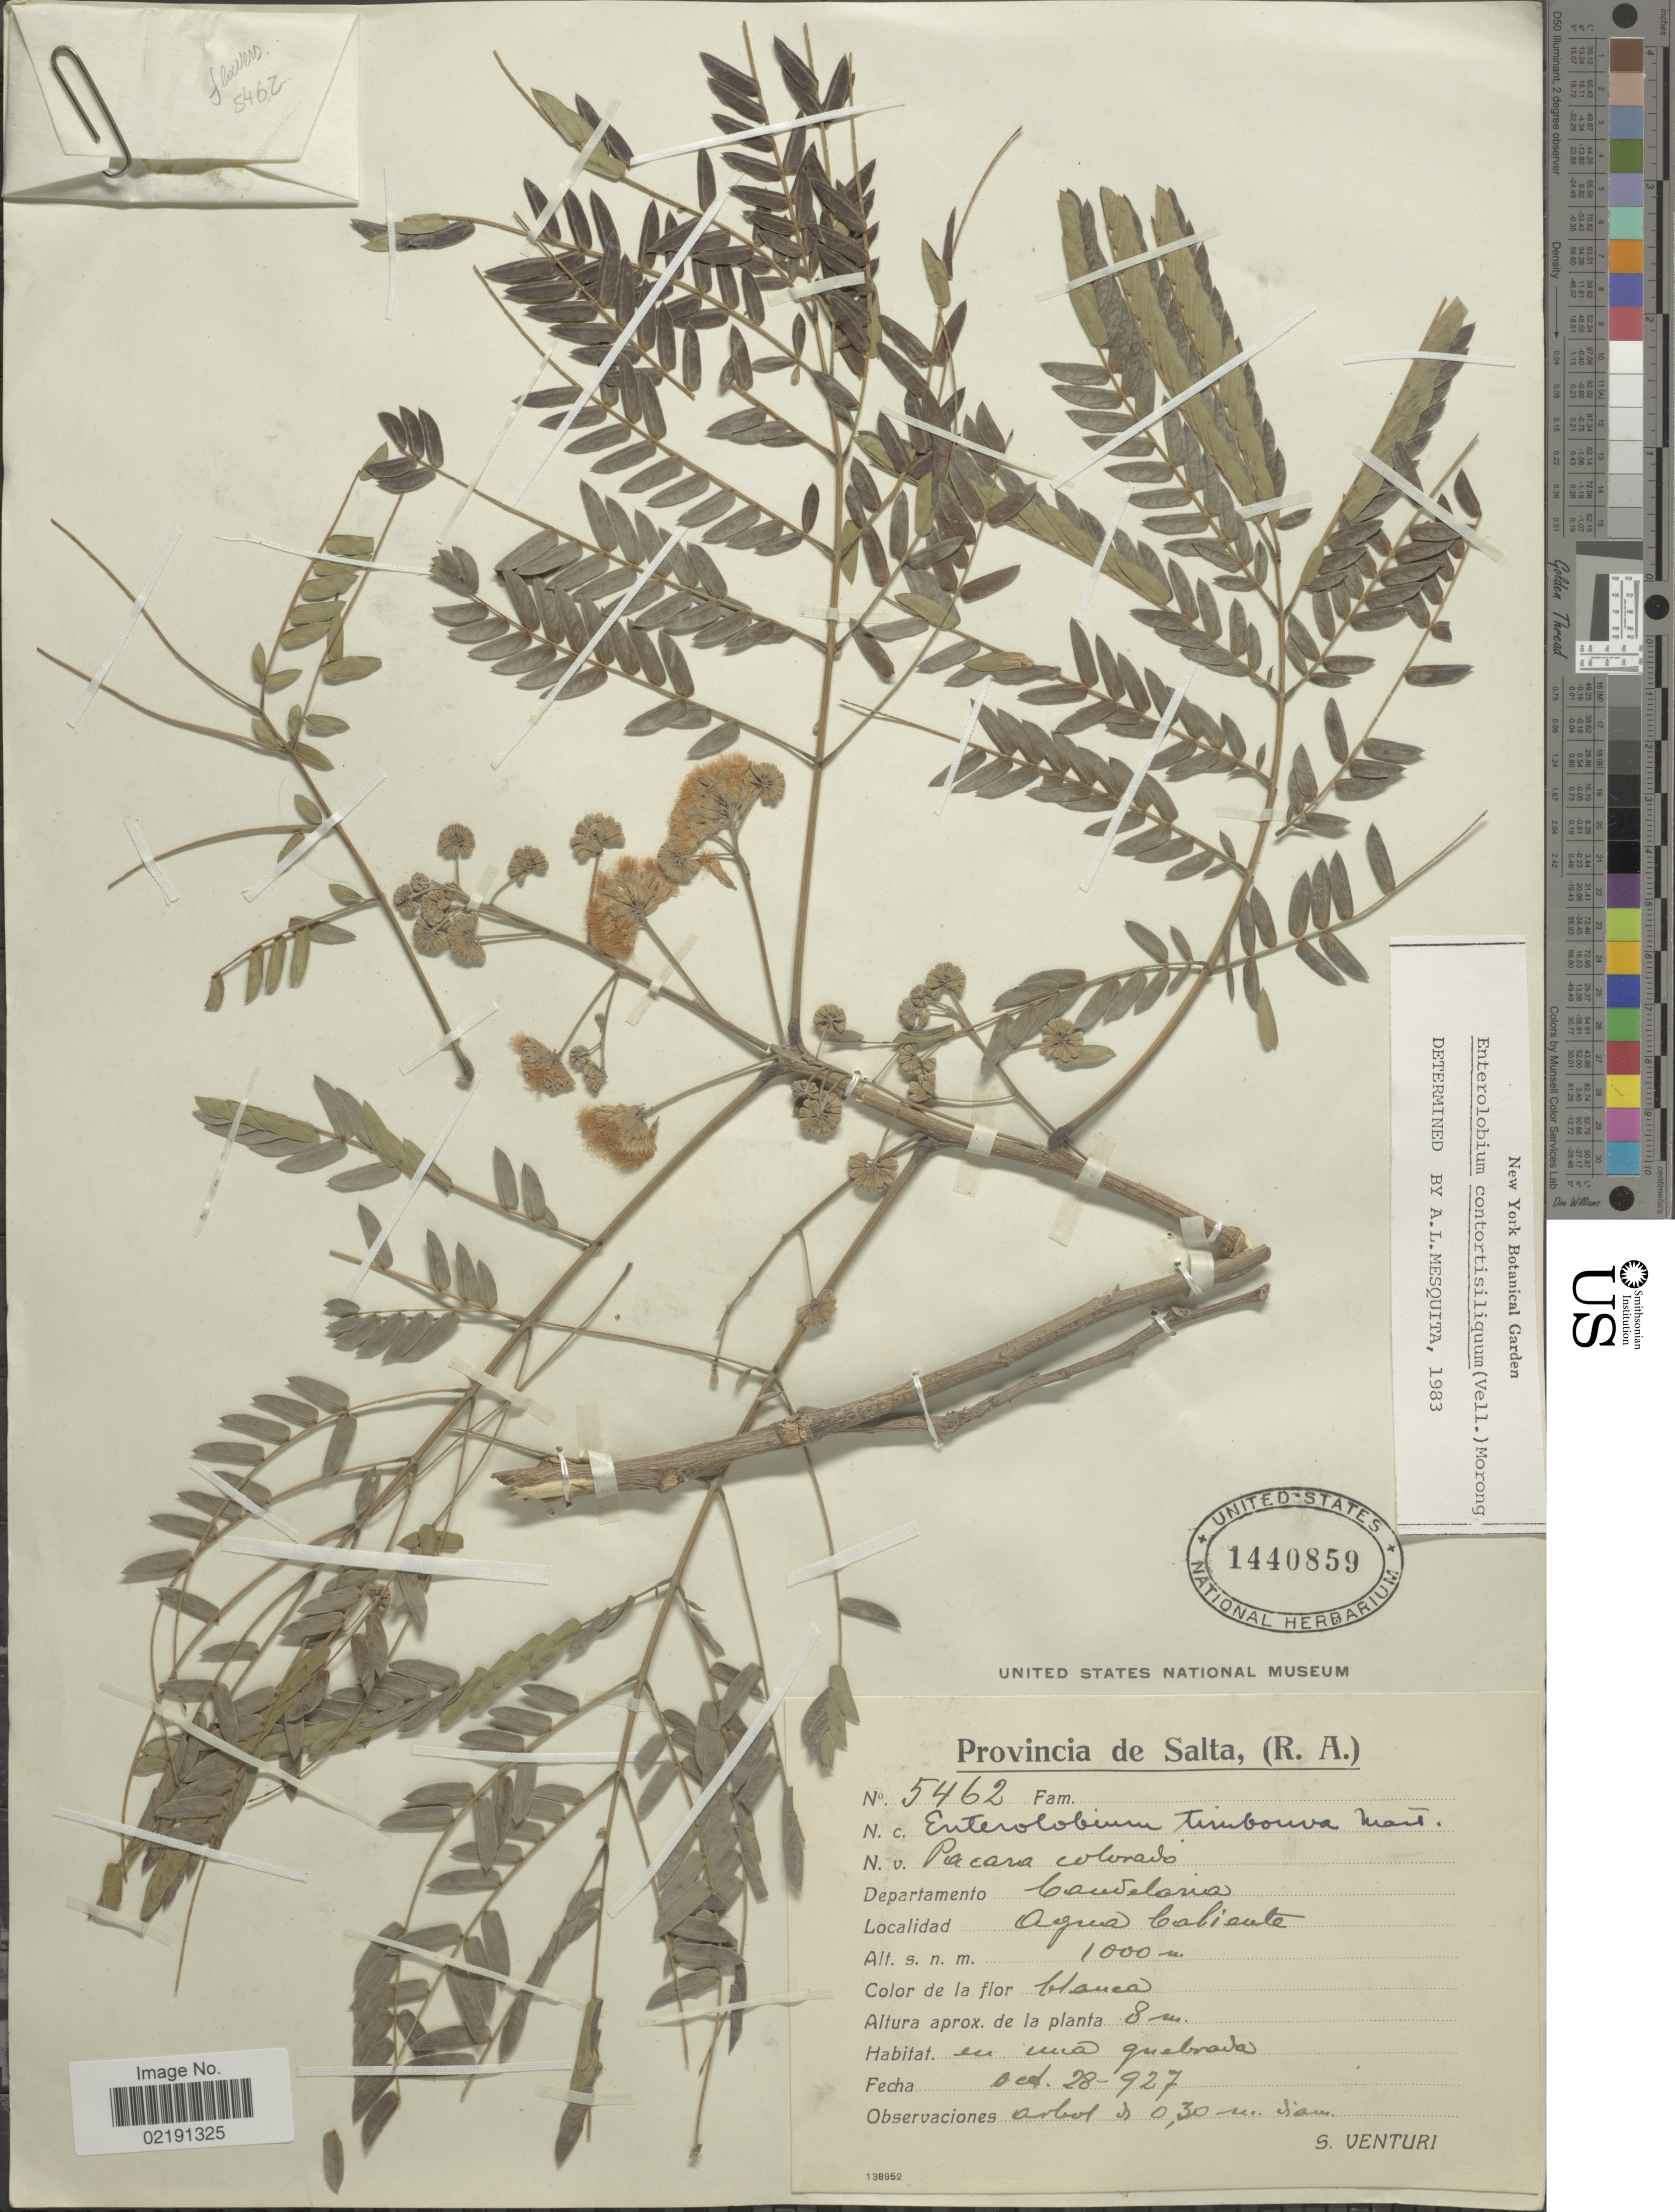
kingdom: Plantae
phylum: Tracheophyta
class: Magnoliopsida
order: Fabales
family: Fabaceae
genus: Enterolobium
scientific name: Enterolobium contortisiliquum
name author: (Vell.) Morong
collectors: S. Venturi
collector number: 5462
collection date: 1927-10-28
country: Argentina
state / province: Salta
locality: Provincia de Salta, (R.A.). Departamento Candelaria. Agua Coliente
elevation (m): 1000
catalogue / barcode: US 1440859